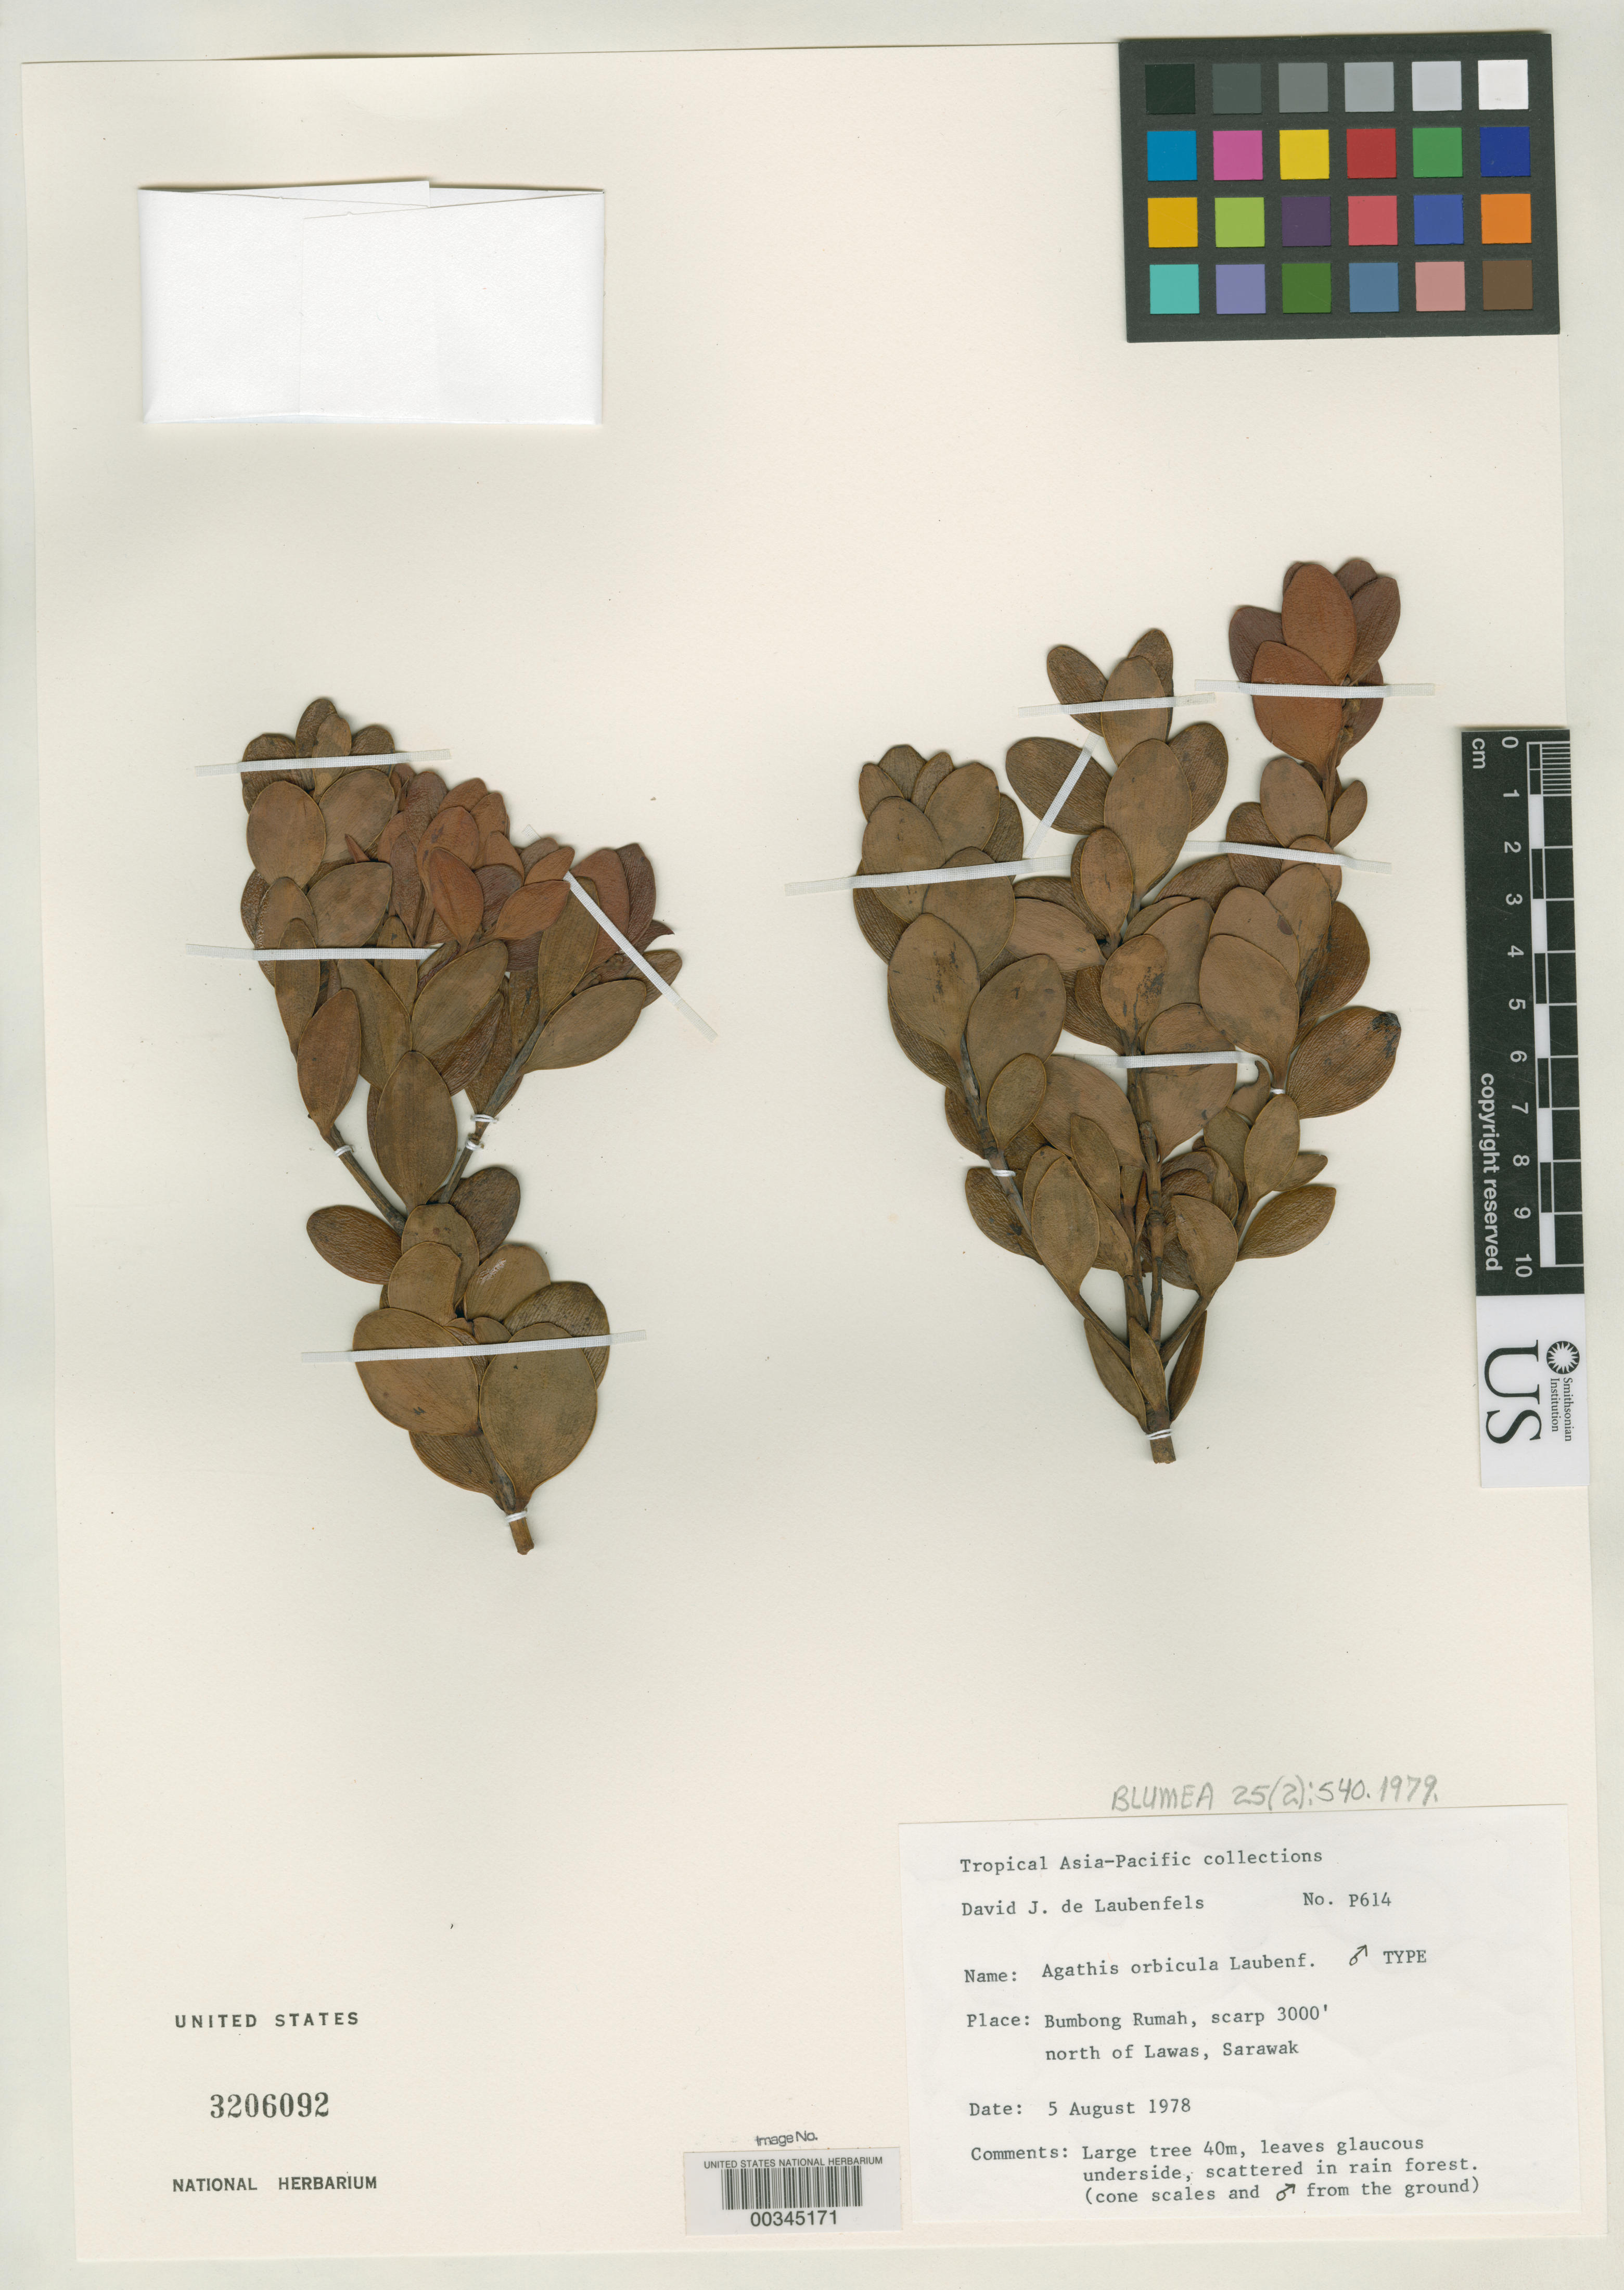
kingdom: Plantae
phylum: Tracheophyta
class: Pinopsida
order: Pinales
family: Araucariaceae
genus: Agathis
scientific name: Agathis orbicula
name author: de Laub.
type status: Isotype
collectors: D. J. de Laubenfels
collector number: P614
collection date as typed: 05 Aug 1978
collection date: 1978-08-05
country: Malaysia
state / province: Sarawak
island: Borneo Island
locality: Bumbong Rumah, n of Lawas.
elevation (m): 914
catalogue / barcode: US 3206092